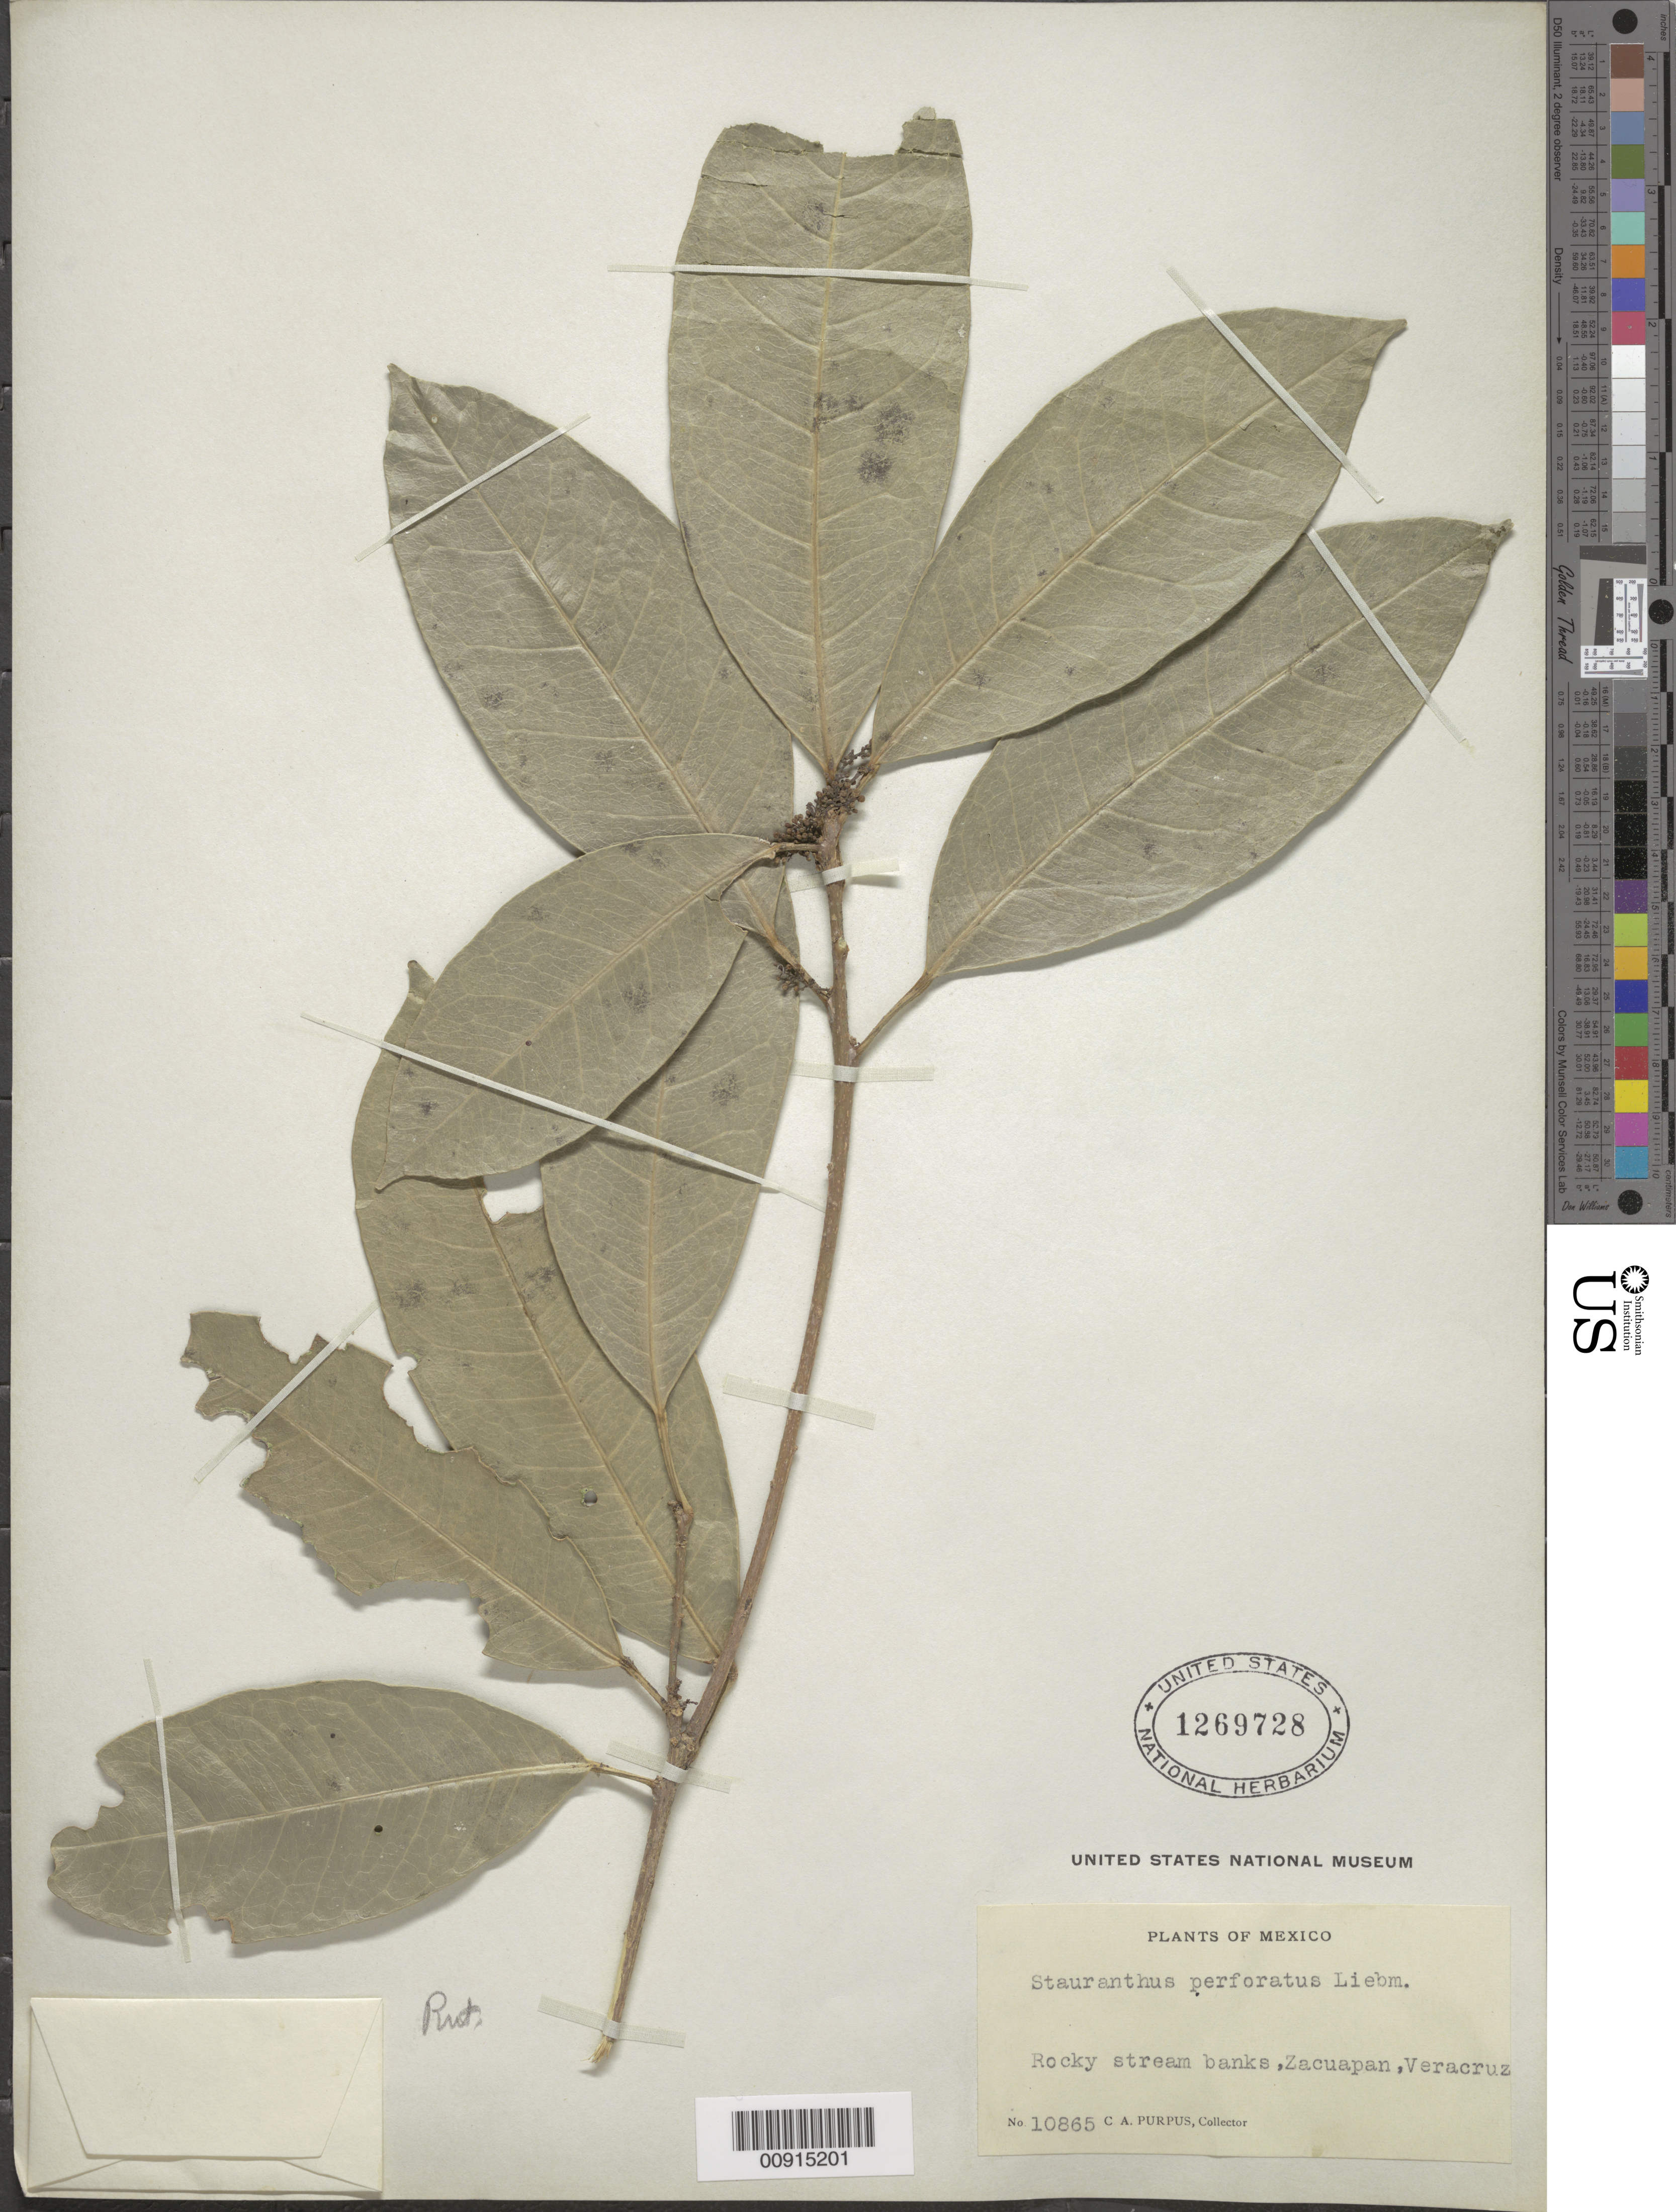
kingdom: Plantae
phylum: Tracheophyta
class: Magnoliopsida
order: Sapindales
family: Rutaceae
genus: Stauranthus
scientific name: Stauranthus perforatus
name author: Liebm.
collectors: C. A. Purpus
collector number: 10865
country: Mexico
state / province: Veracruz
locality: Zacuapan, Veracruz.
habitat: Rocky stream banks.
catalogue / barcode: US 1269728